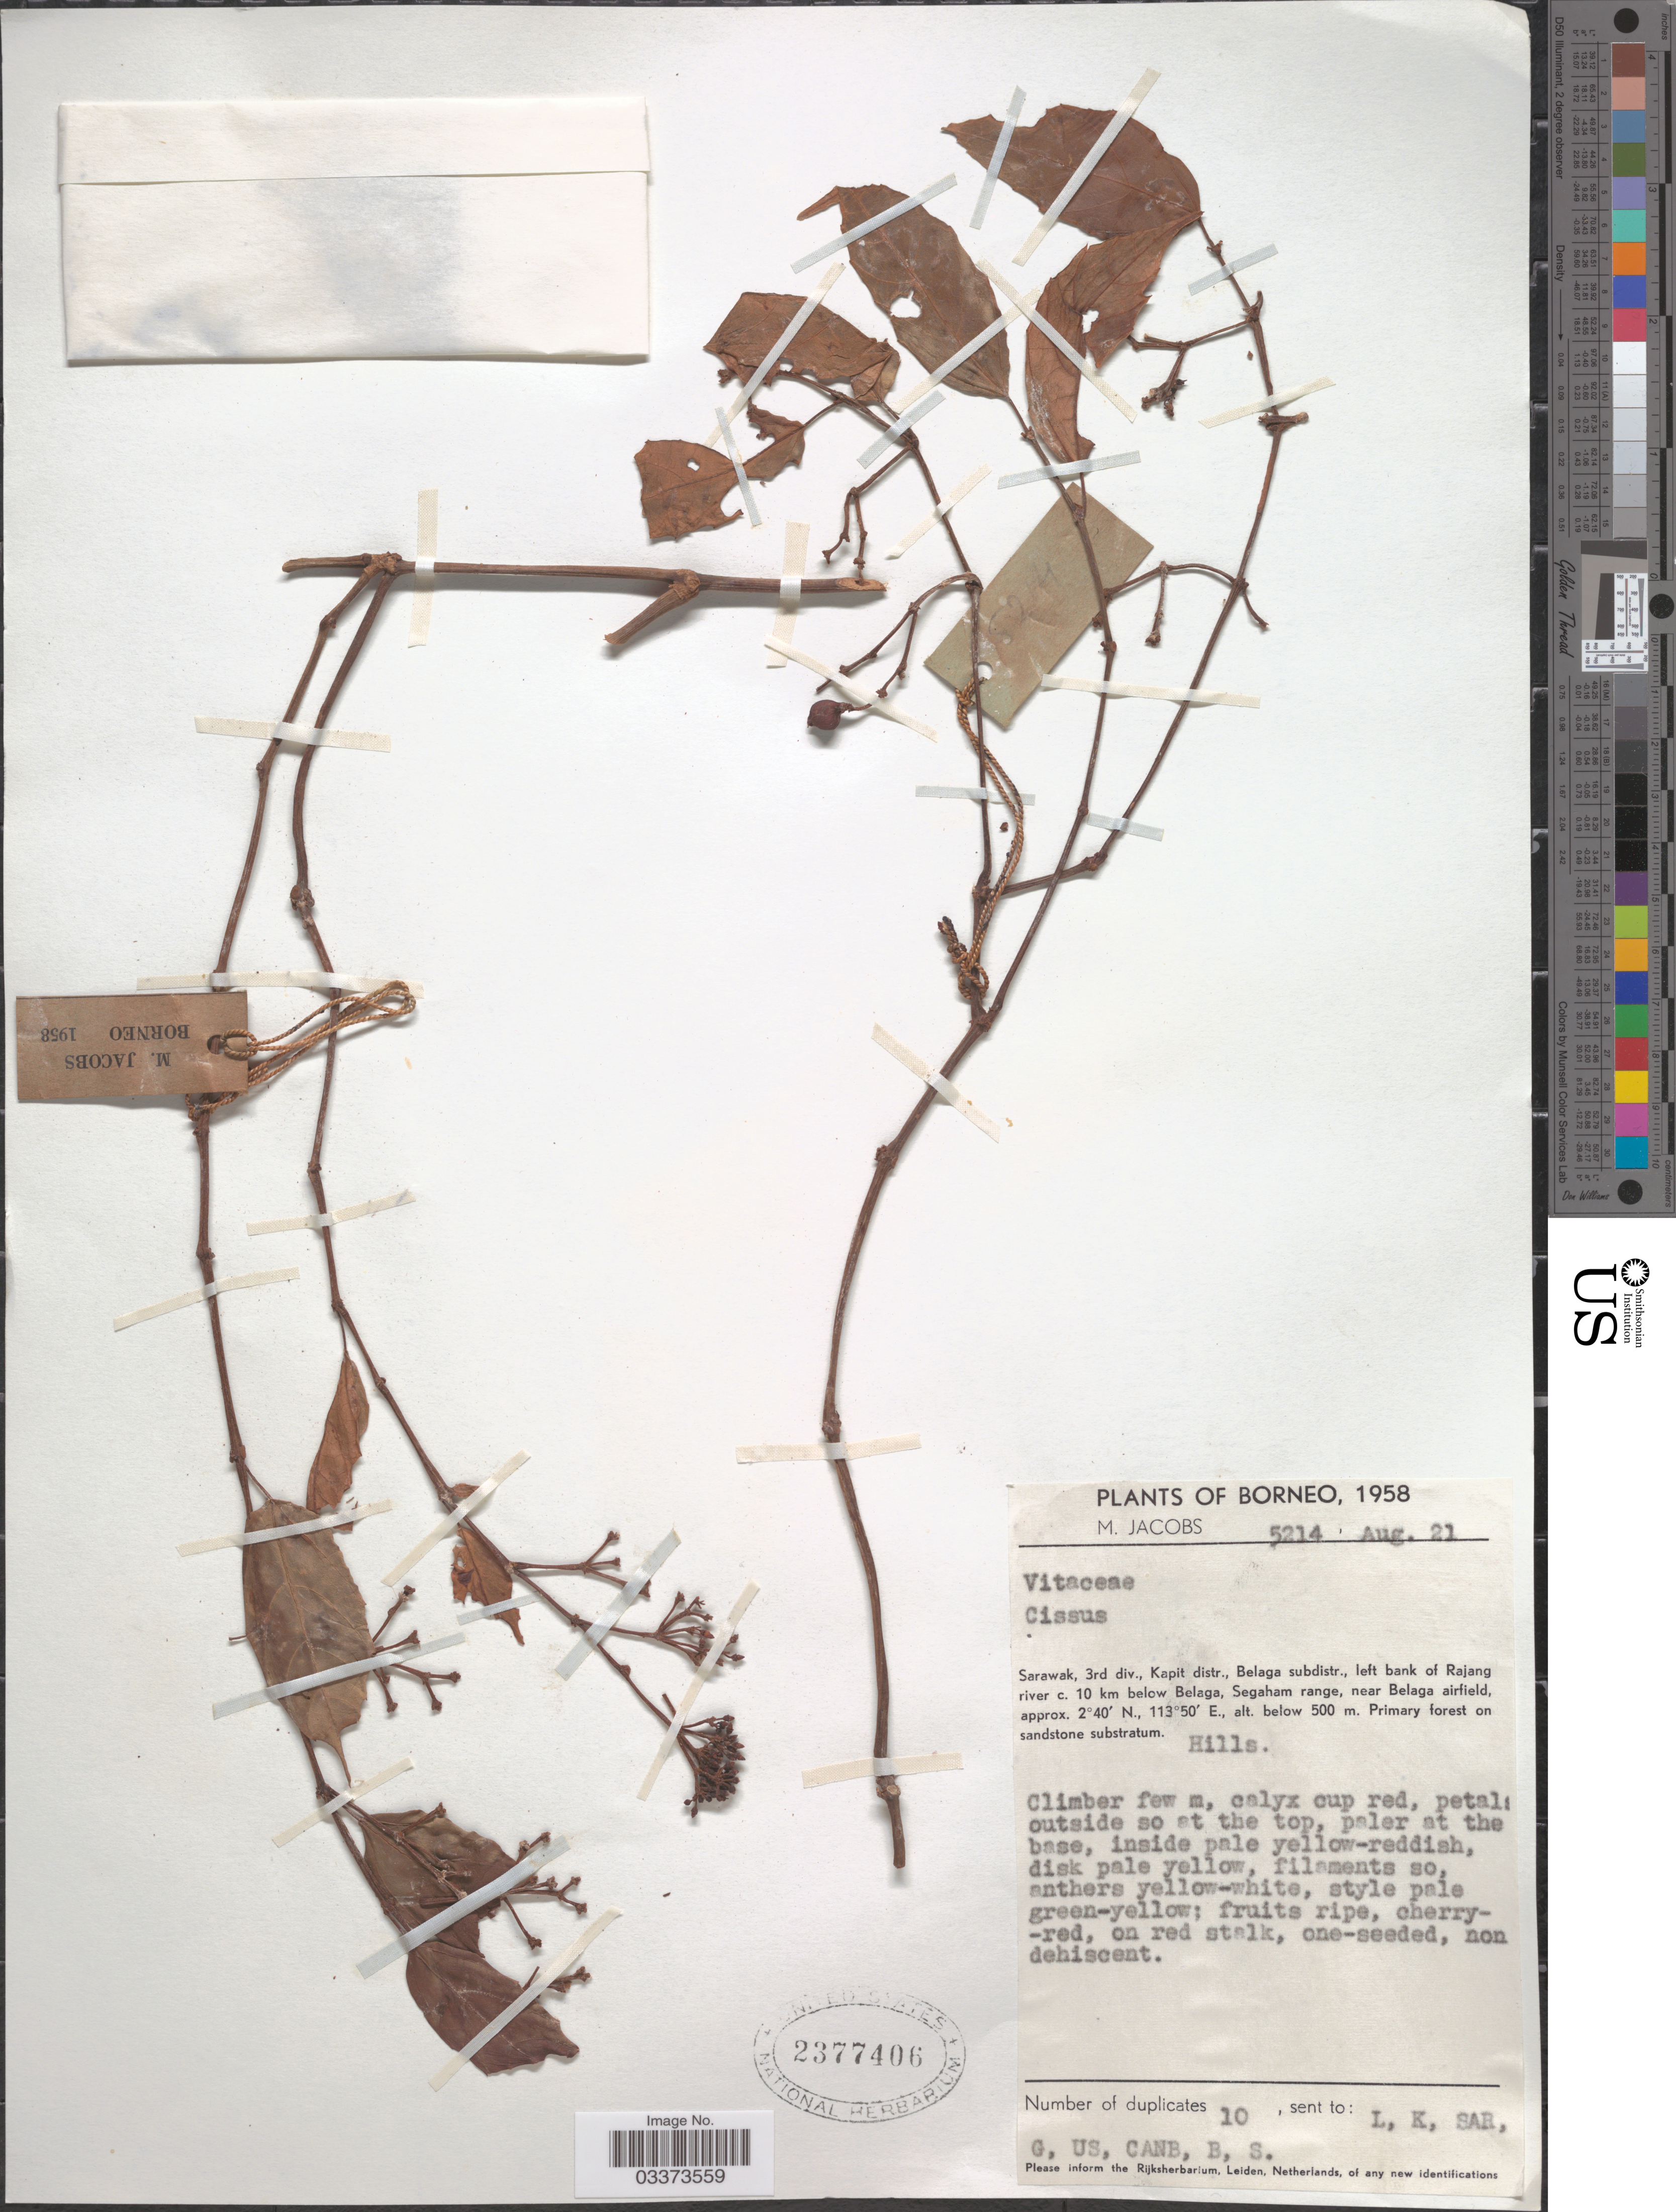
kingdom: Plantae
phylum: Tracheophyta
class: Magnoliopsida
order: Vitales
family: Vitaceae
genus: Cissus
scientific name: Cissus sp.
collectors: M. Jacobs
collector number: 5214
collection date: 1958-08-21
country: Malaysia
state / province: Sarawak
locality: Borneo. 3rd div., Kapit distr., Belaga subdistr., left bank of Rajan river c. 10 km below Belaga, Segaham range, near Belaga airfield.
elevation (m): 500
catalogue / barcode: US 2377406